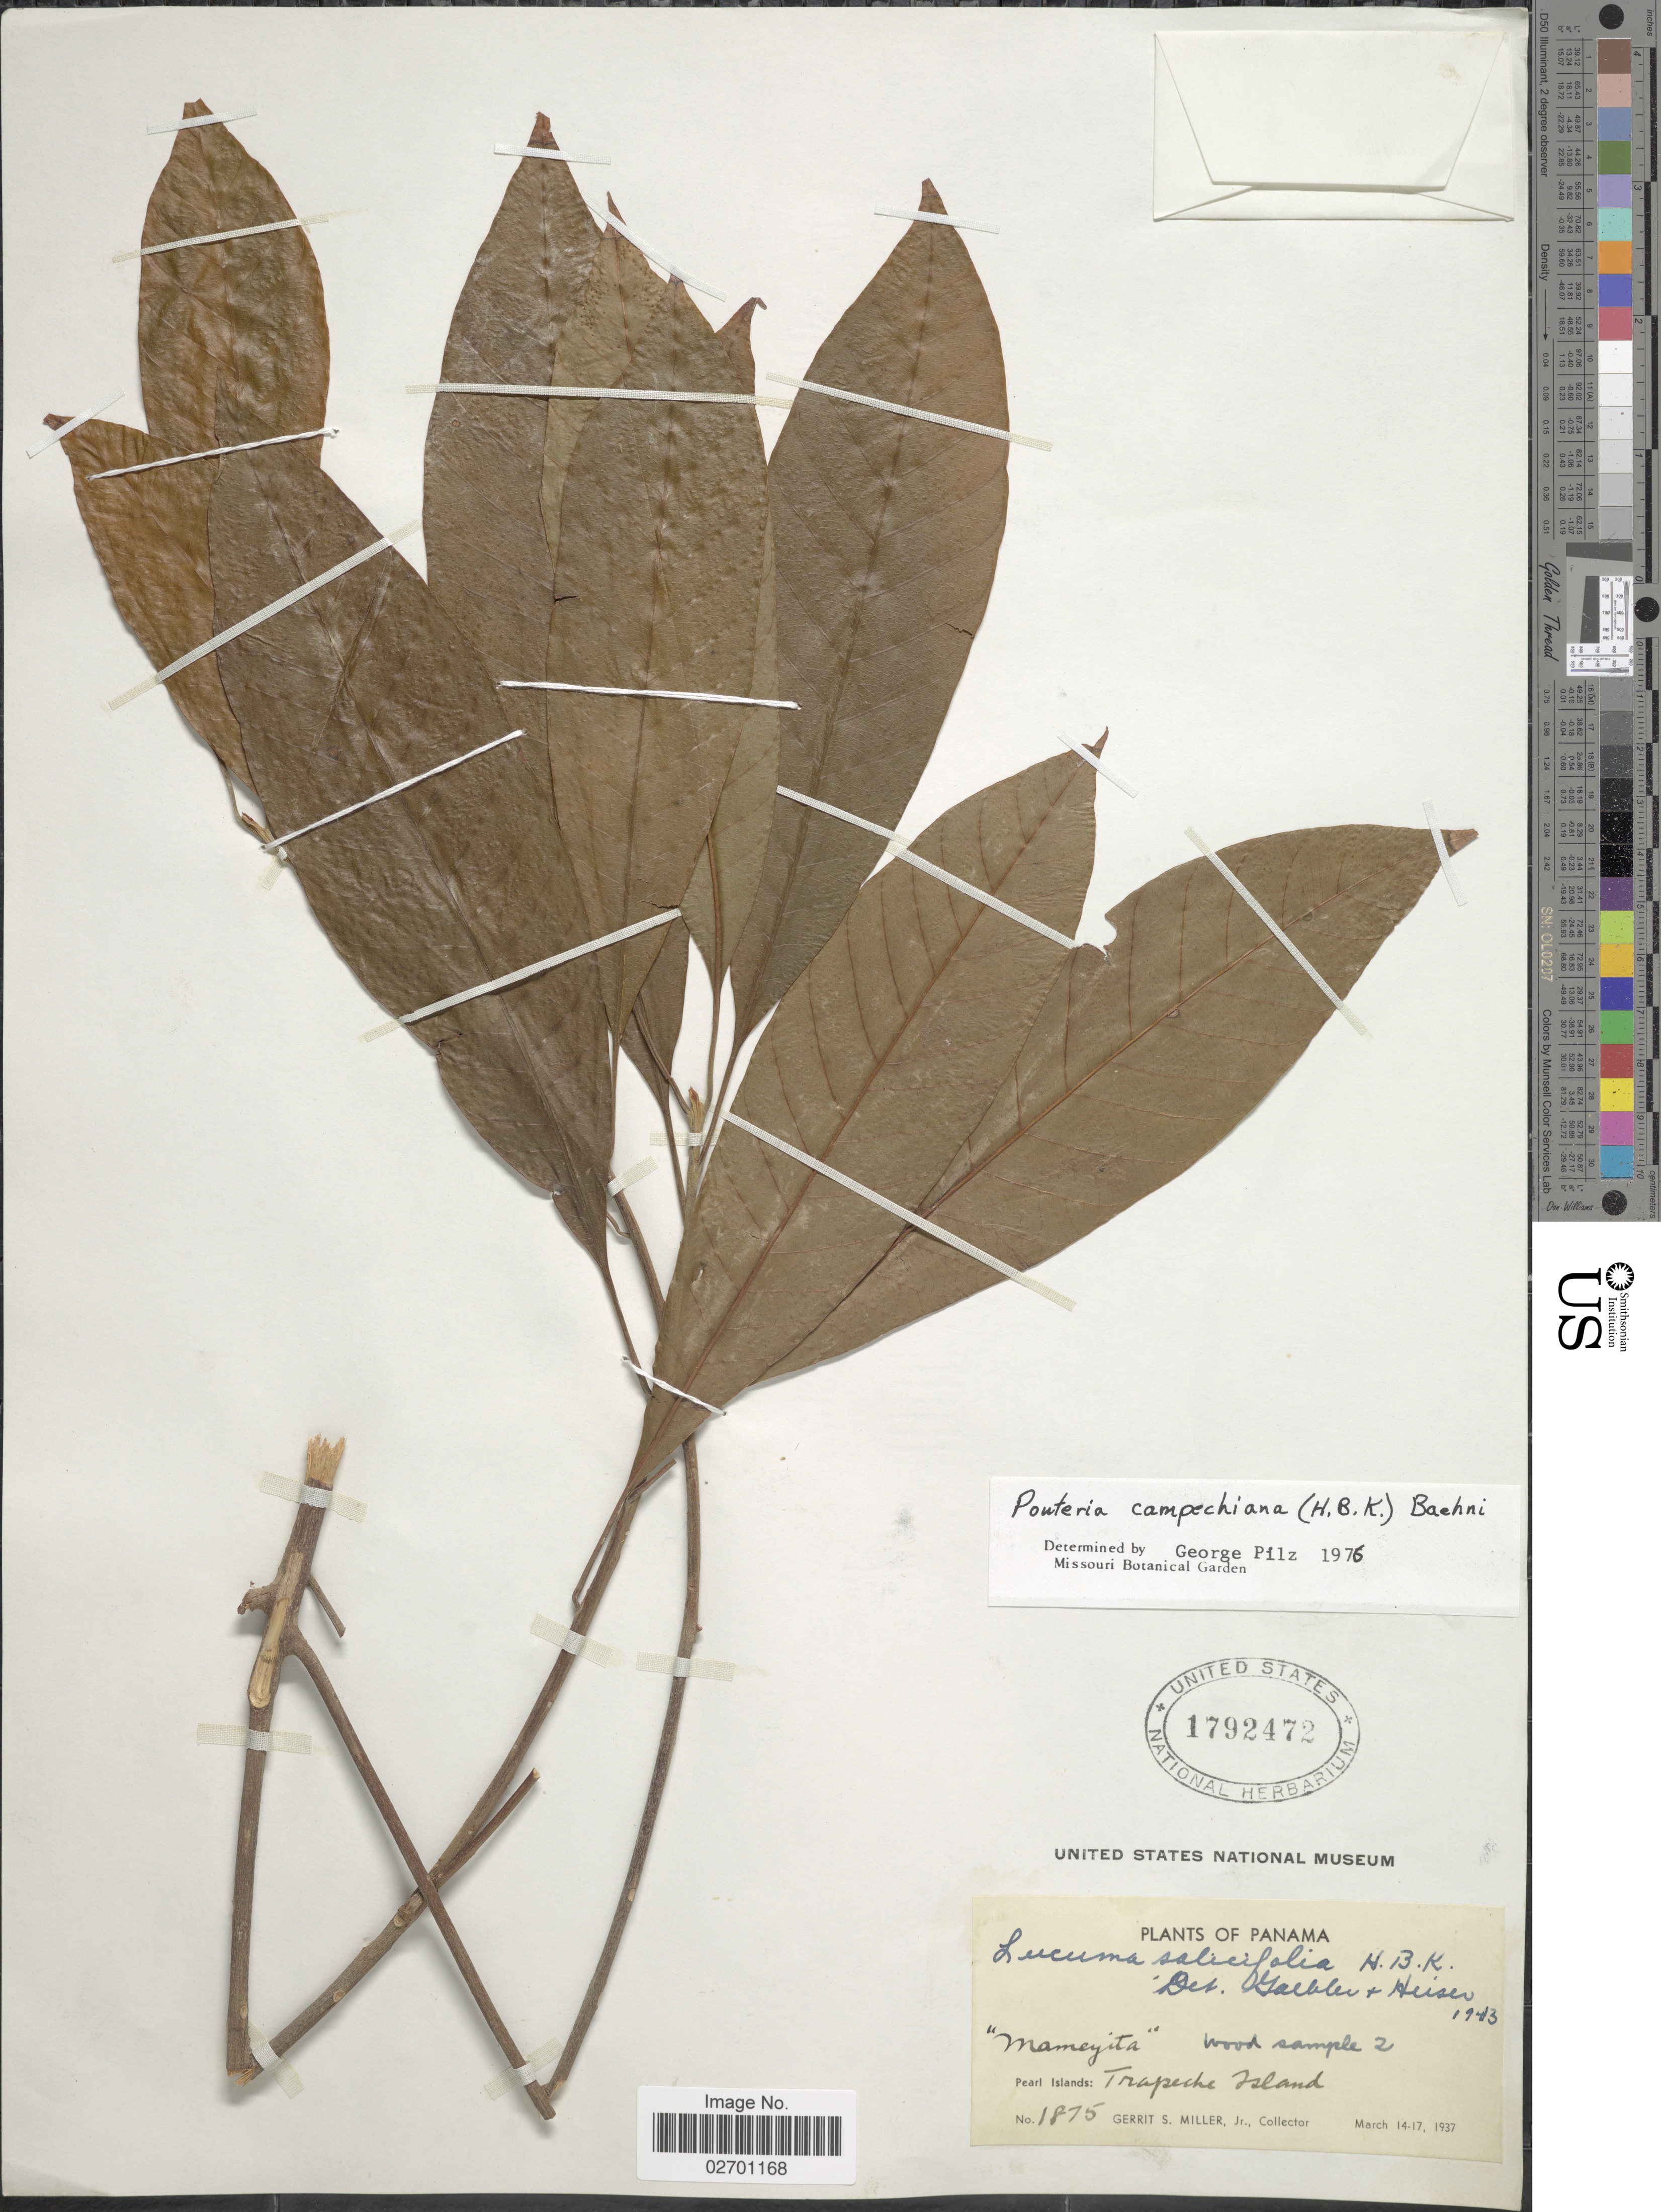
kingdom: Plantae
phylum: Tracheophyta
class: Magnoliopsida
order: Ericales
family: Sapotaceae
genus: Pouteria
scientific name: Pouteria campechiana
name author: (Kunth) Baehni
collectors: G. S. Miller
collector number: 1875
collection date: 1937-03-14/1937-03-17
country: Panama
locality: Pearl Islands: Trapeche Island.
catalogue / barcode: US 1792472